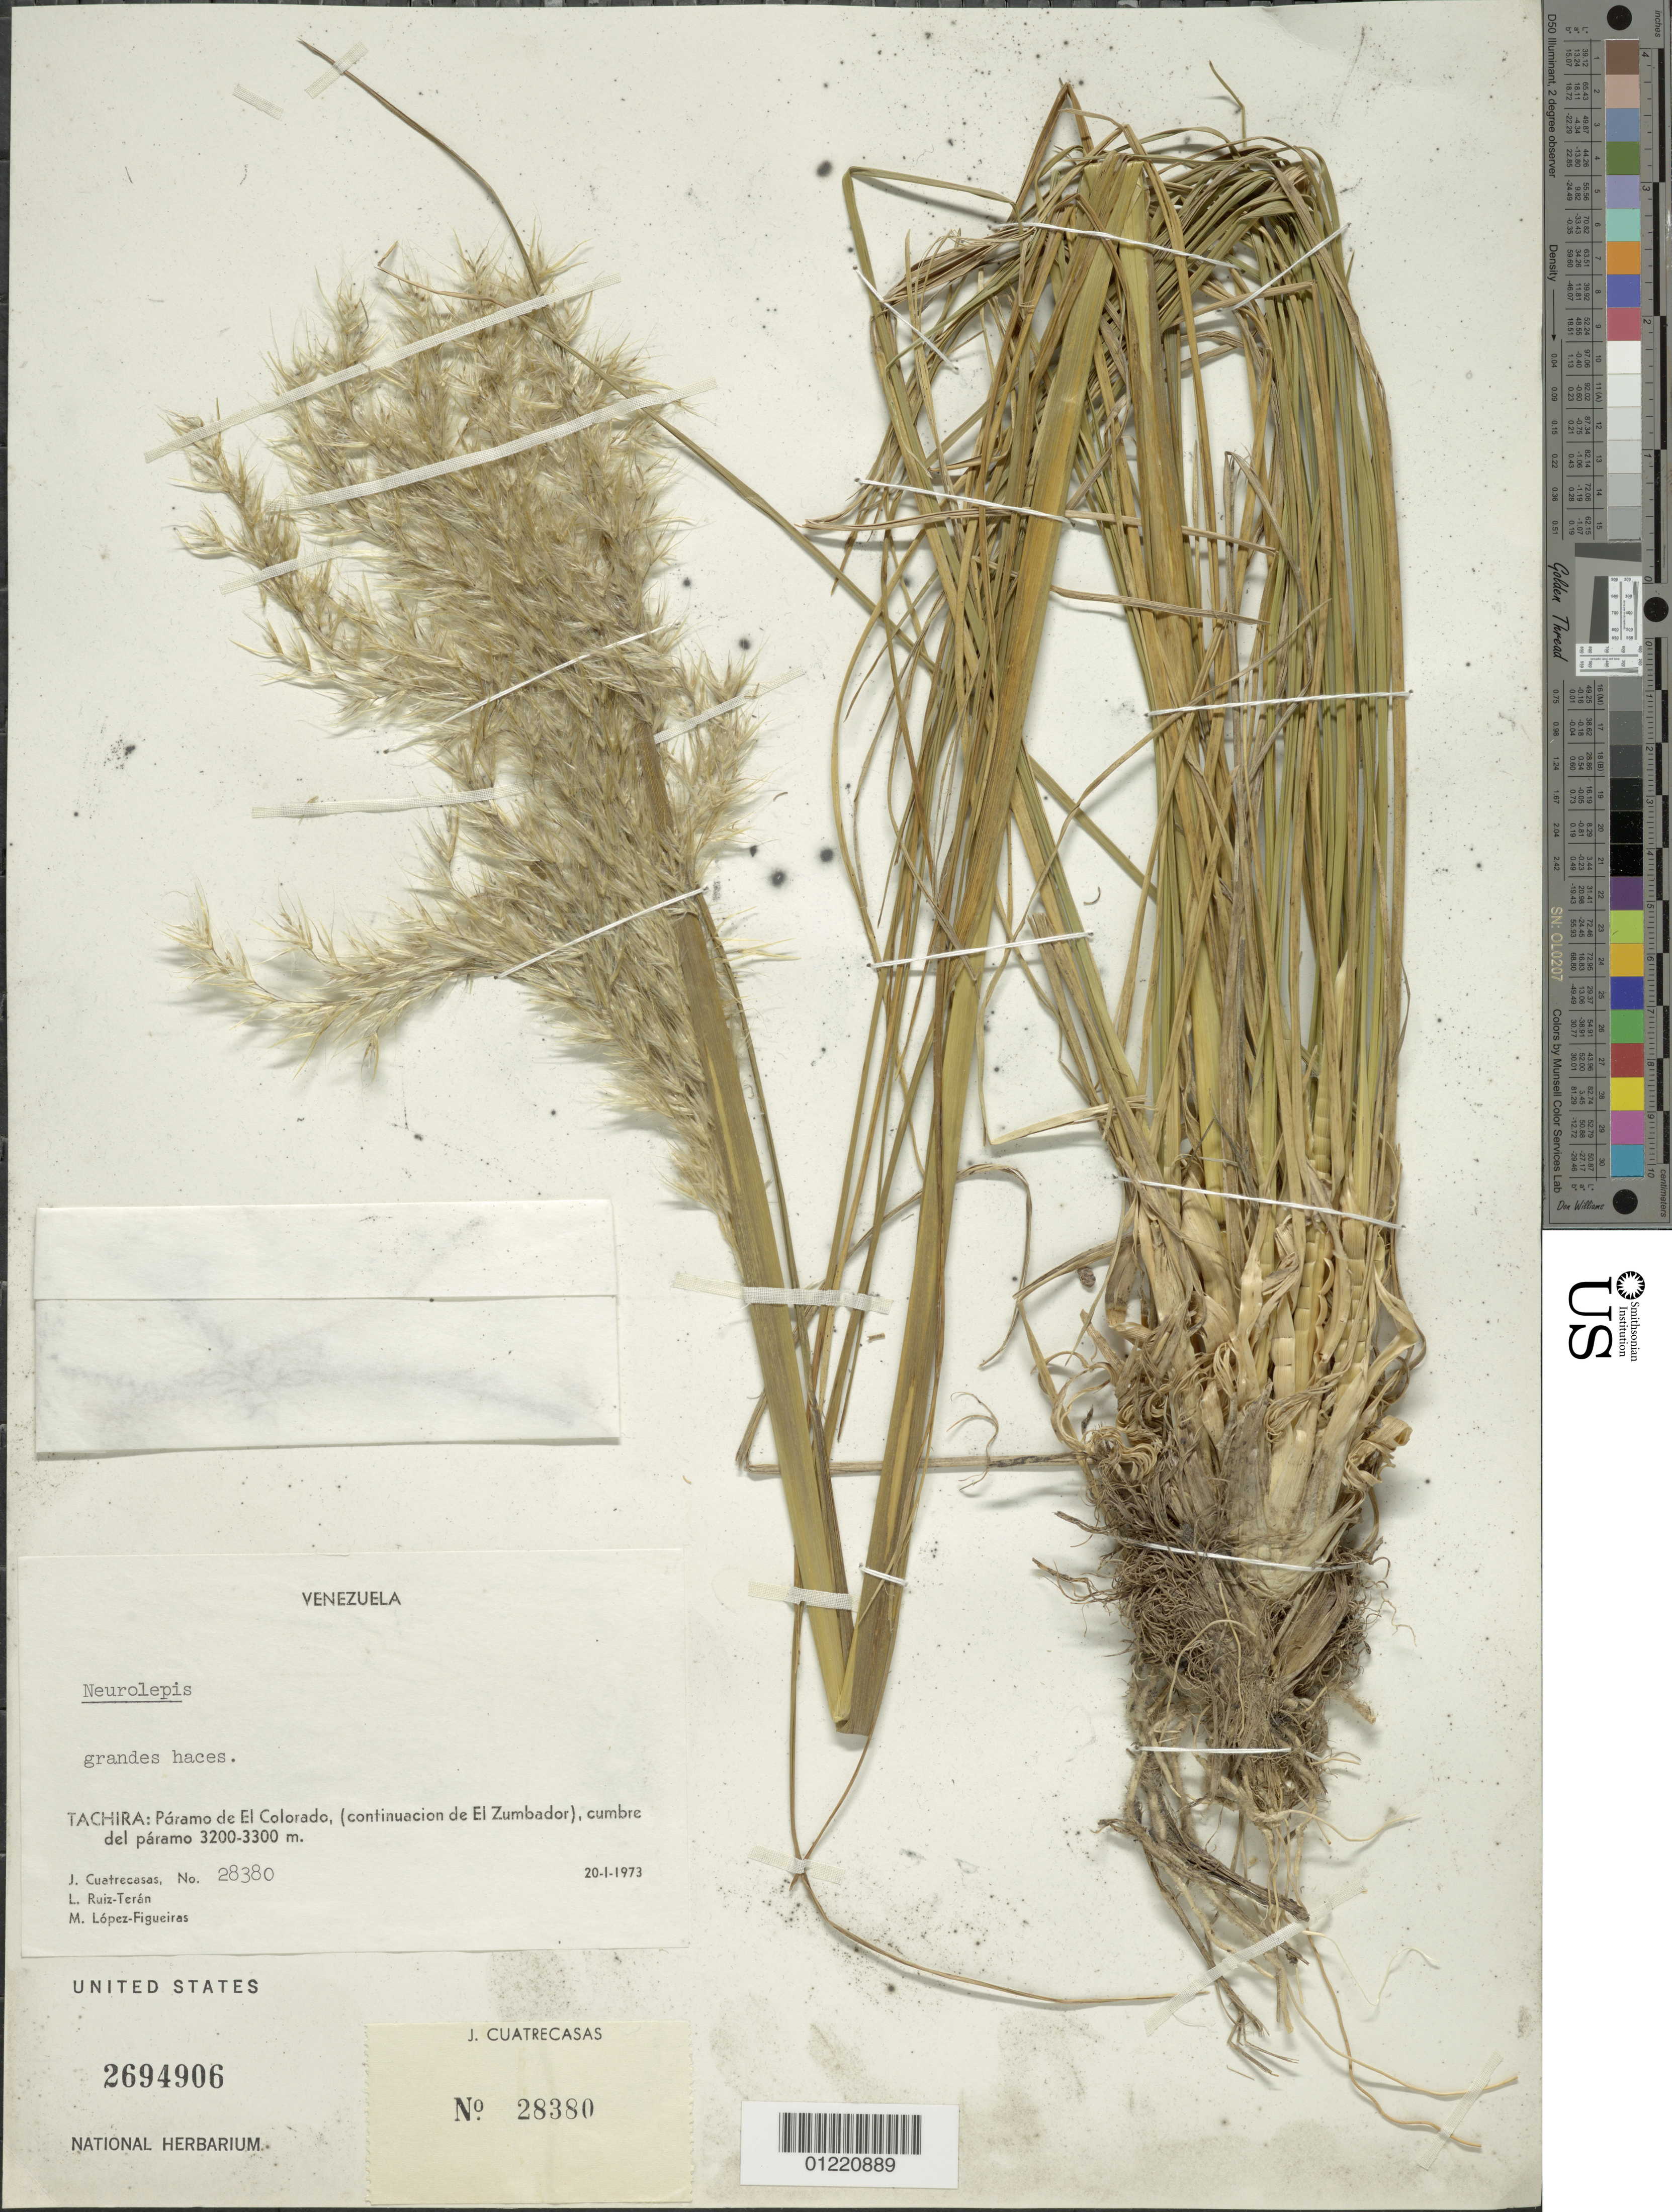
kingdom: Plantae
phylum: Tracheophyta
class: Liliopsida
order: Poales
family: Poaceae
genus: Neurolepis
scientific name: Neurolepis sp.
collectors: J. Cuatrecasas, L. E. Ruíz-Terán & M. López Figueiras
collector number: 28380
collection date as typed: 20 Jan 1973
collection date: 1973-01-20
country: Venezuela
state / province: Tachira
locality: Páramo de El Colorado, (continuacion de El Zumbador)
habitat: Cumbre del páramo.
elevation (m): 3200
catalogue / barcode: US 2694906